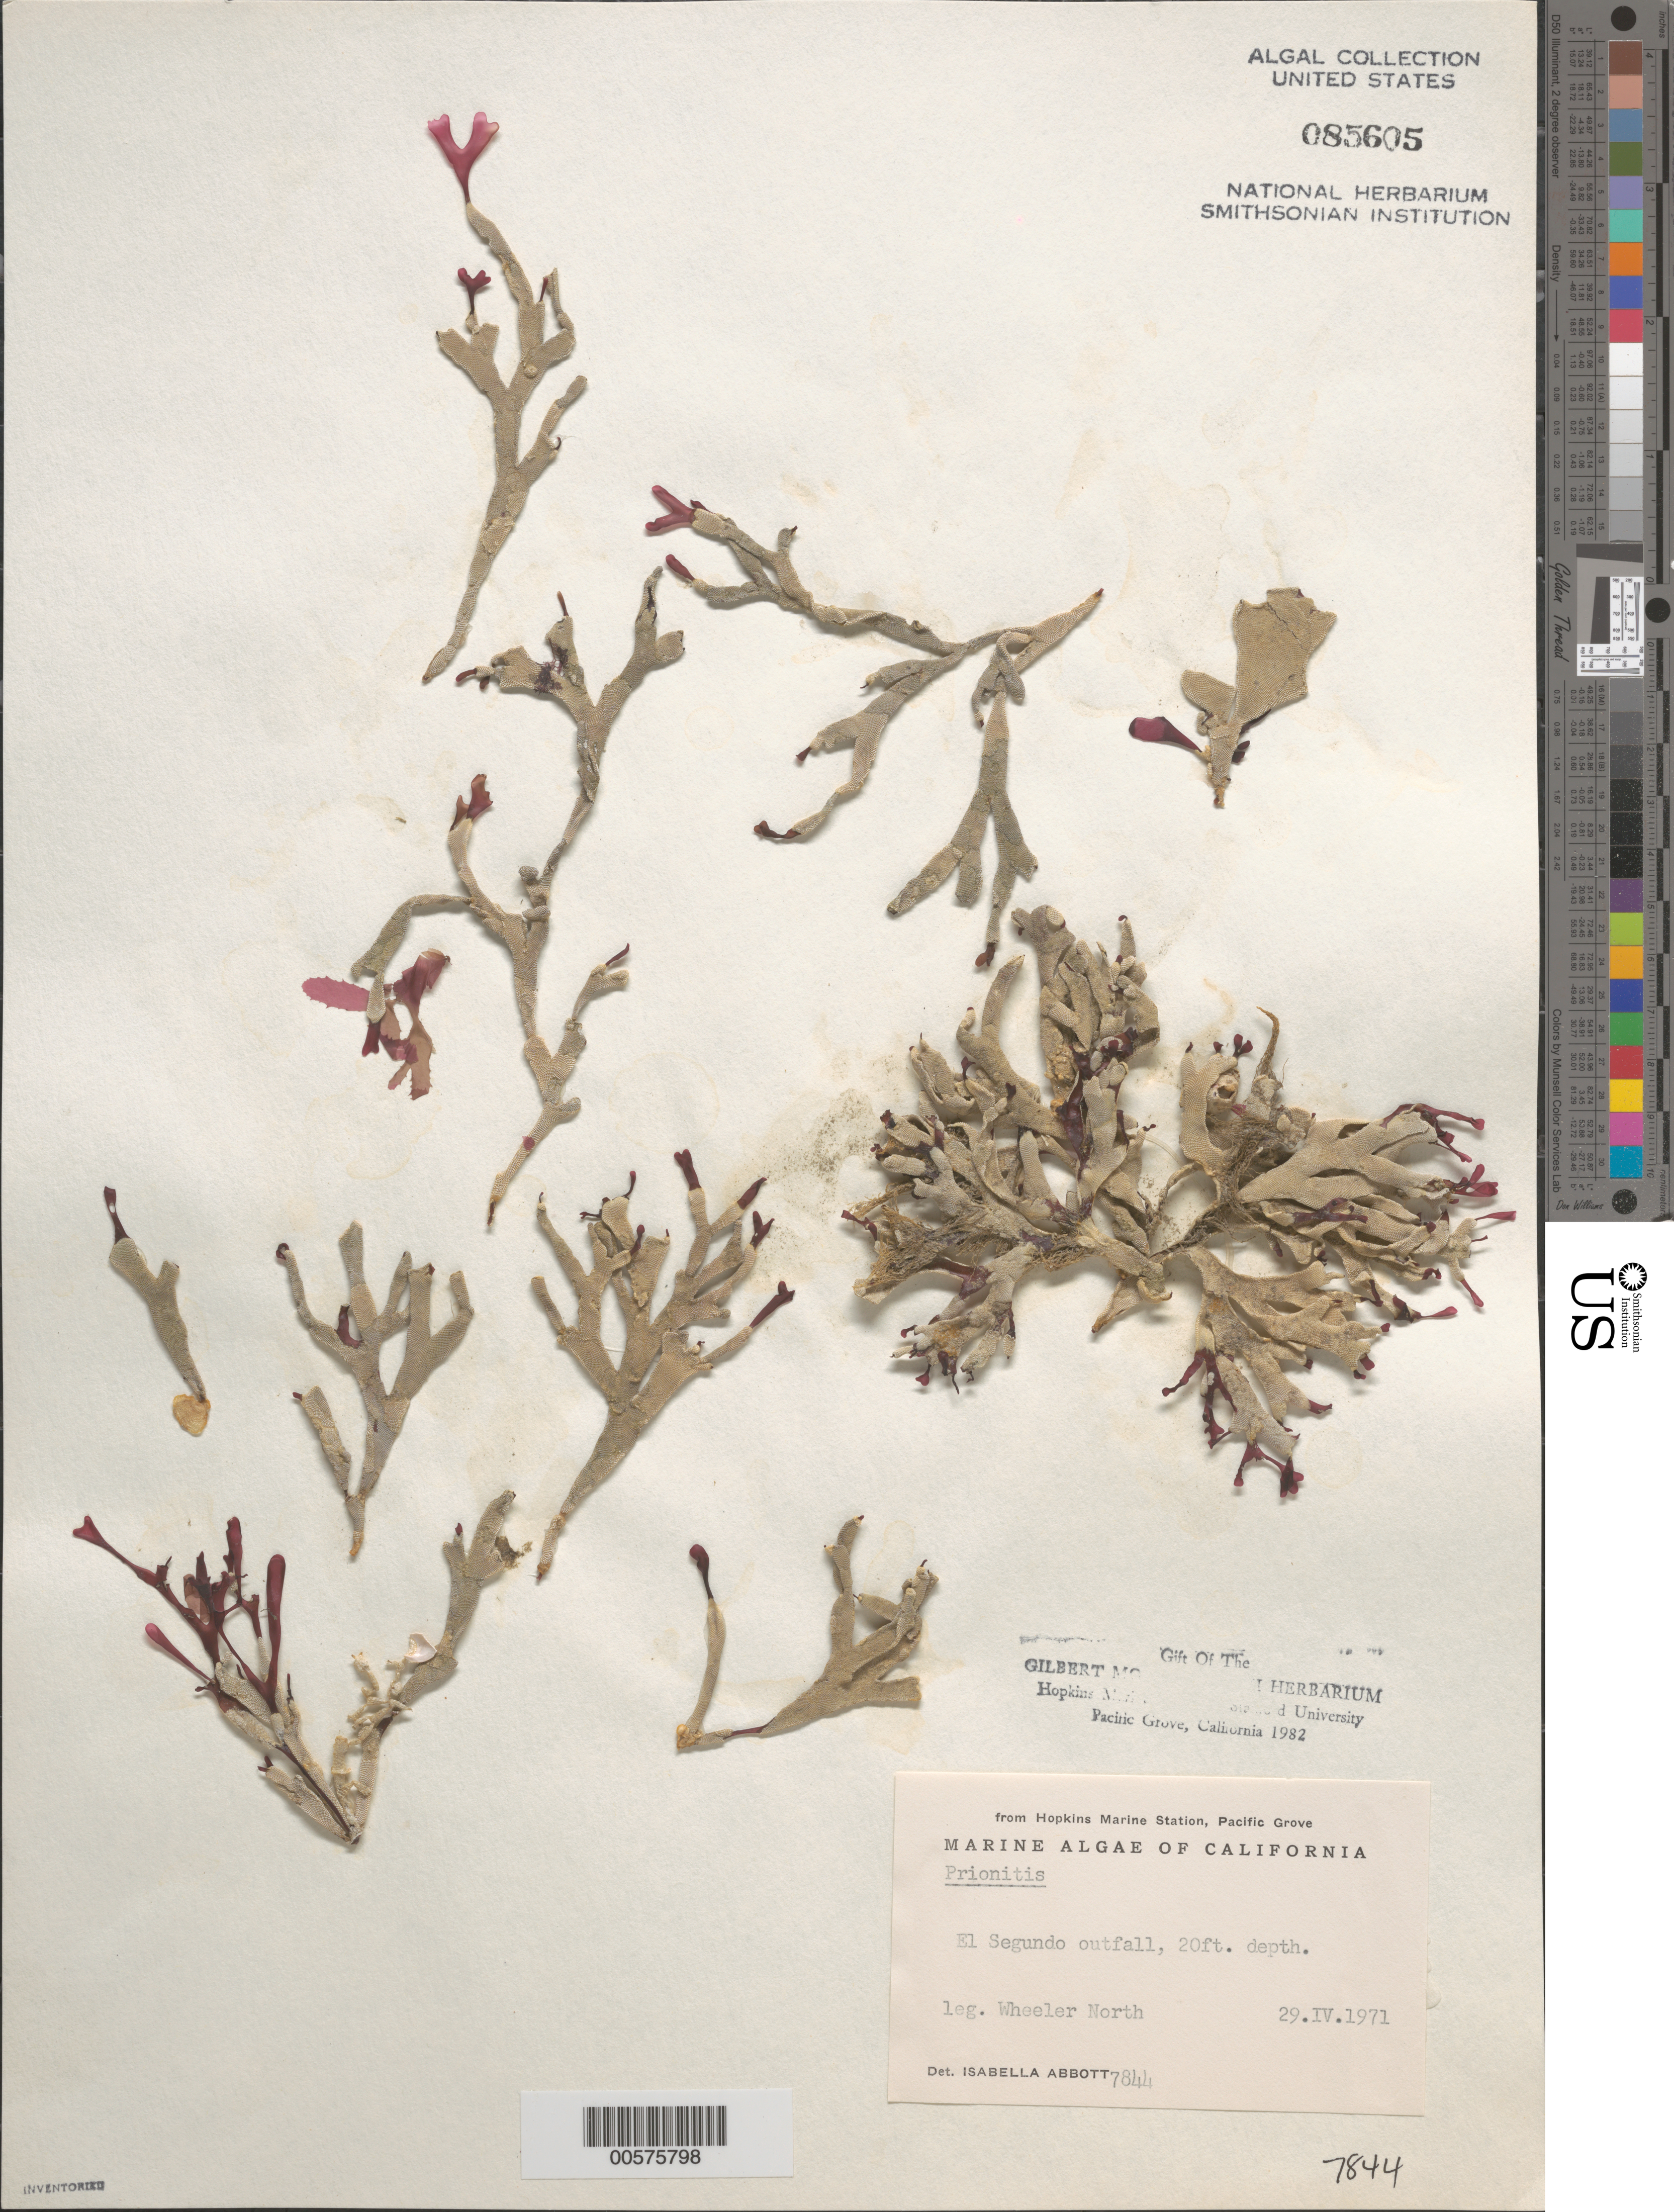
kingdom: Plantae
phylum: Rhodophyta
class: Florideophyceae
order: Cryptonemiales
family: Cryptonemiaceae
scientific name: Prionitis sp.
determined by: Abbott, Isabella A.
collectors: W. North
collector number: IAA 7844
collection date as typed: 29 Apr 1971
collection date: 1971-04-29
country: United States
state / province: California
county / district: Los Angeles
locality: El Segundo outfall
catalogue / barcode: US 85605